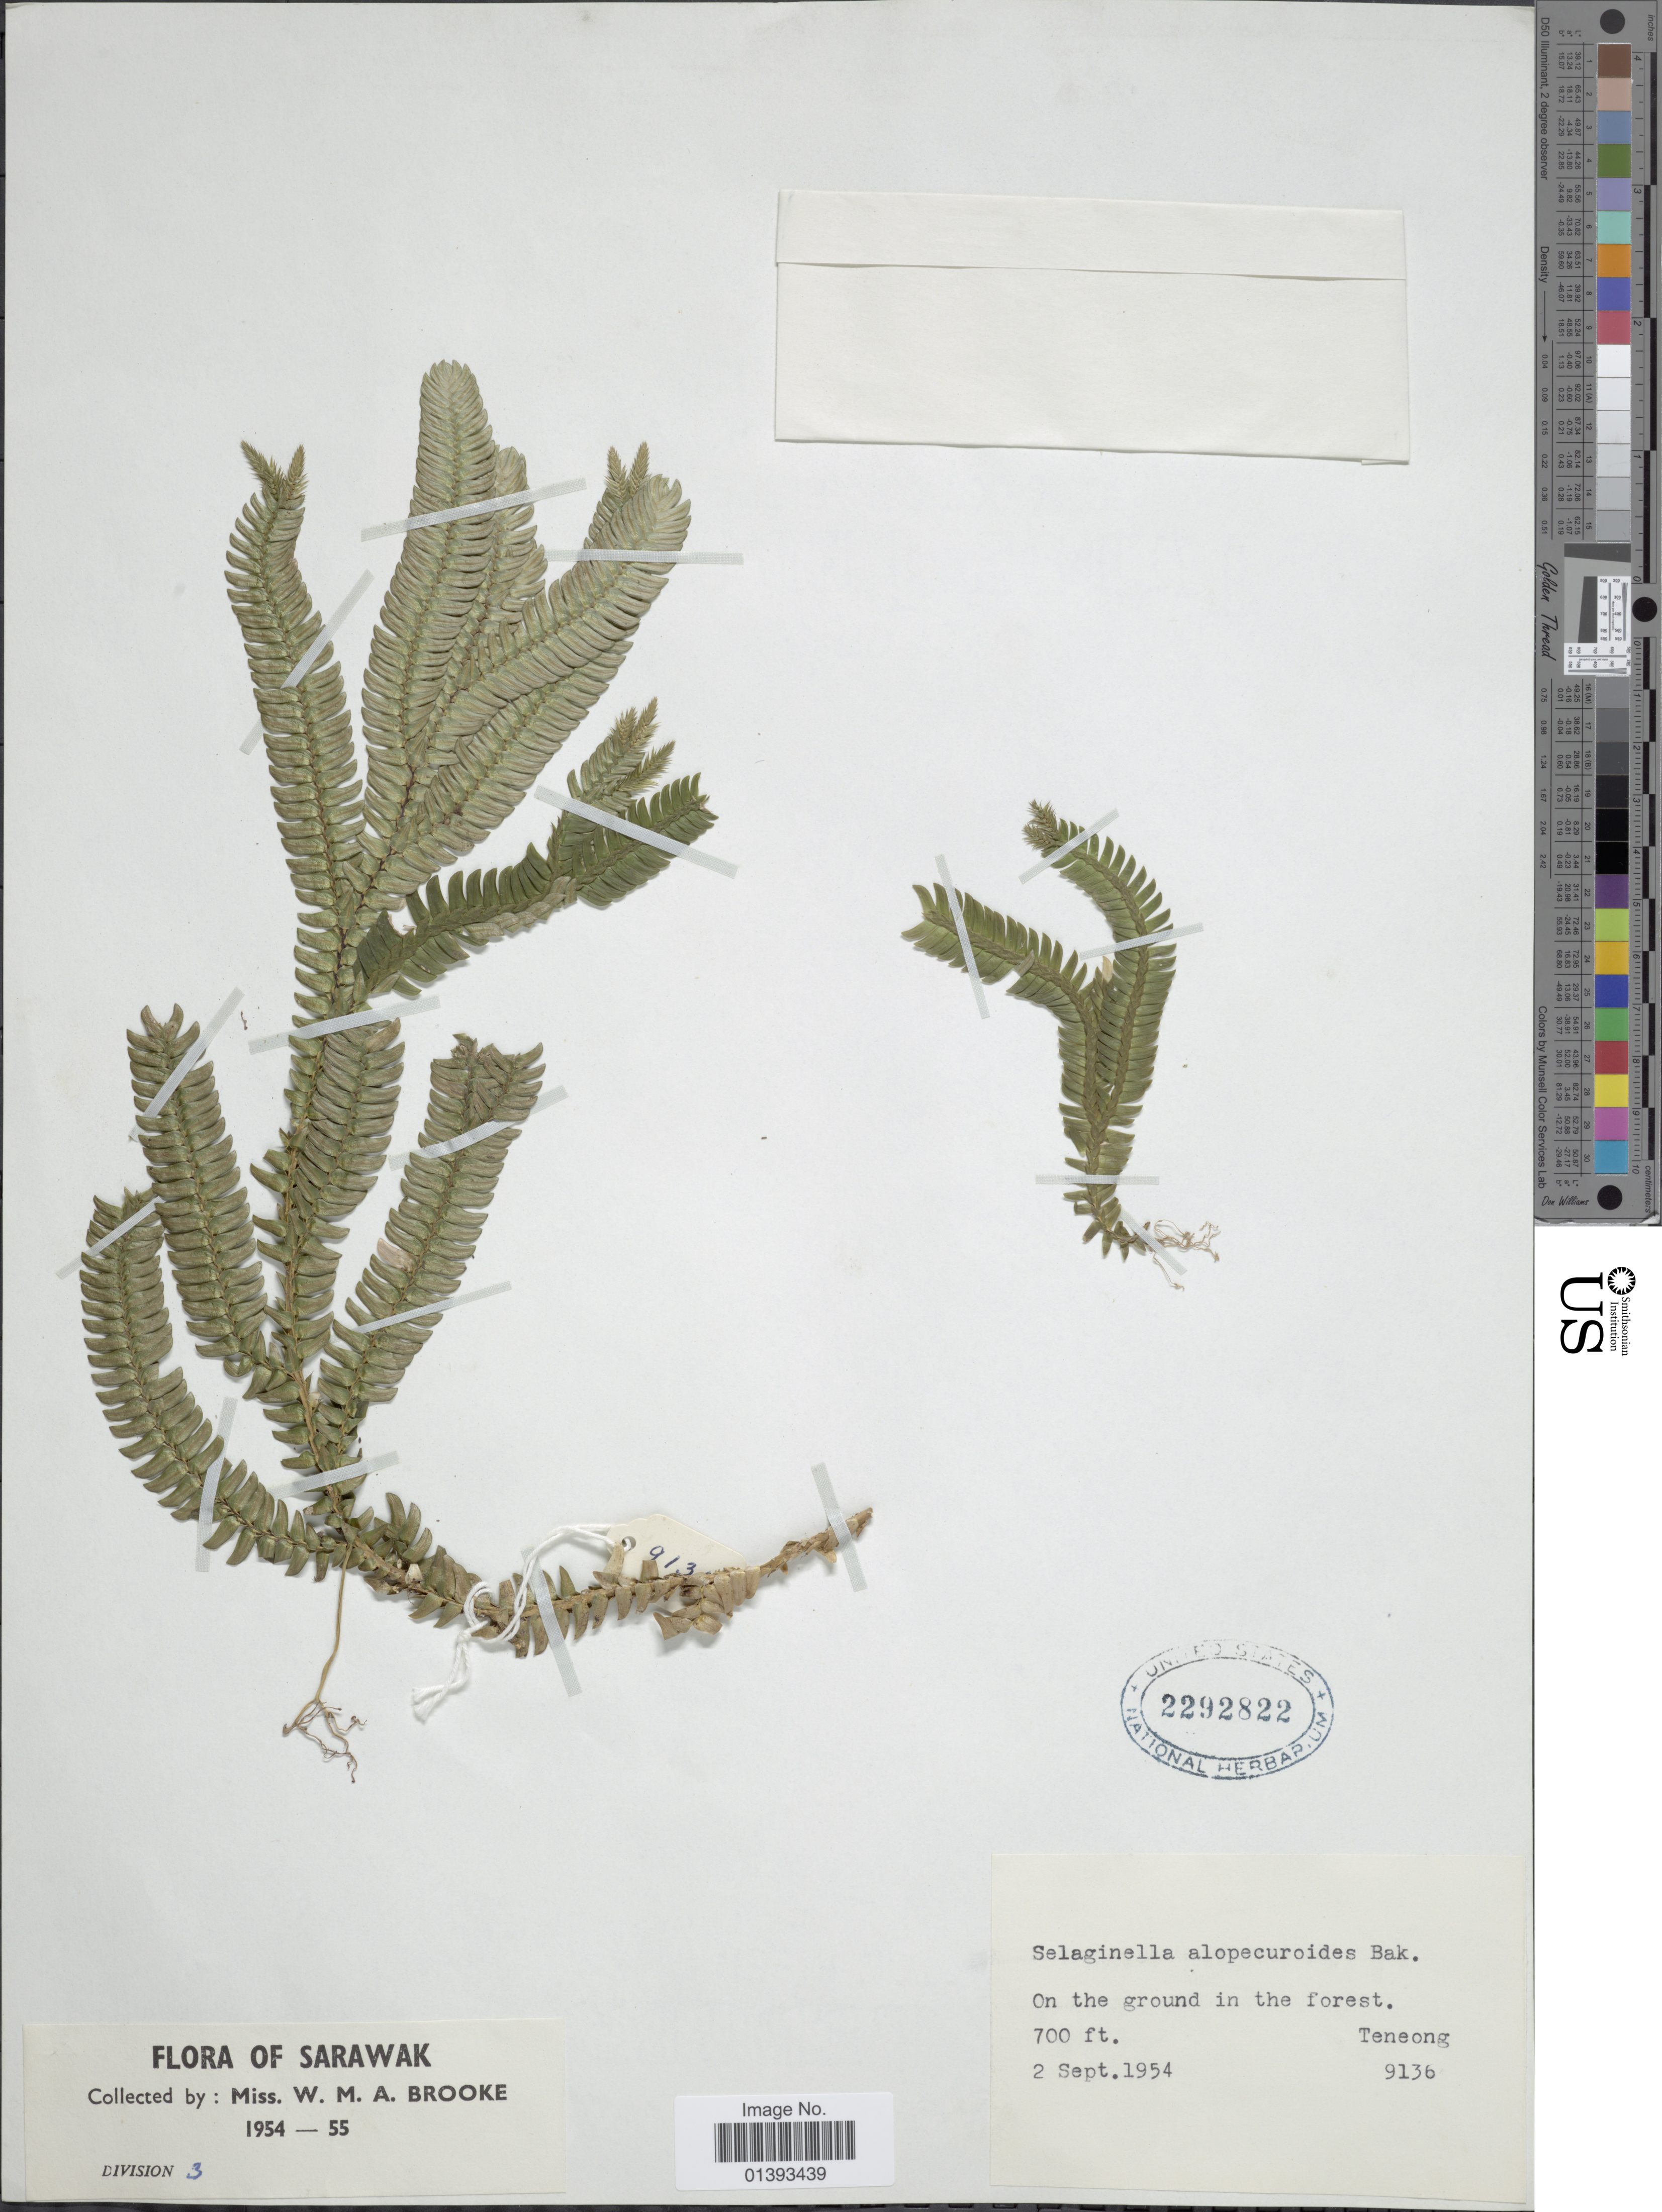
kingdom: Plantae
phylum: Tracheophyta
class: Lycopodiopsida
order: Selaginellales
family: Selaginellaceae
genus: Selaginella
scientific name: Selaginella alopecuroides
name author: Baker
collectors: W. Brooke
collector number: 9136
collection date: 1954-09-02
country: Malaysia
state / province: Sarawak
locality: On the ground in the forest, Teneong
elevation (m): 213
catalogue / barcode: US 2292822